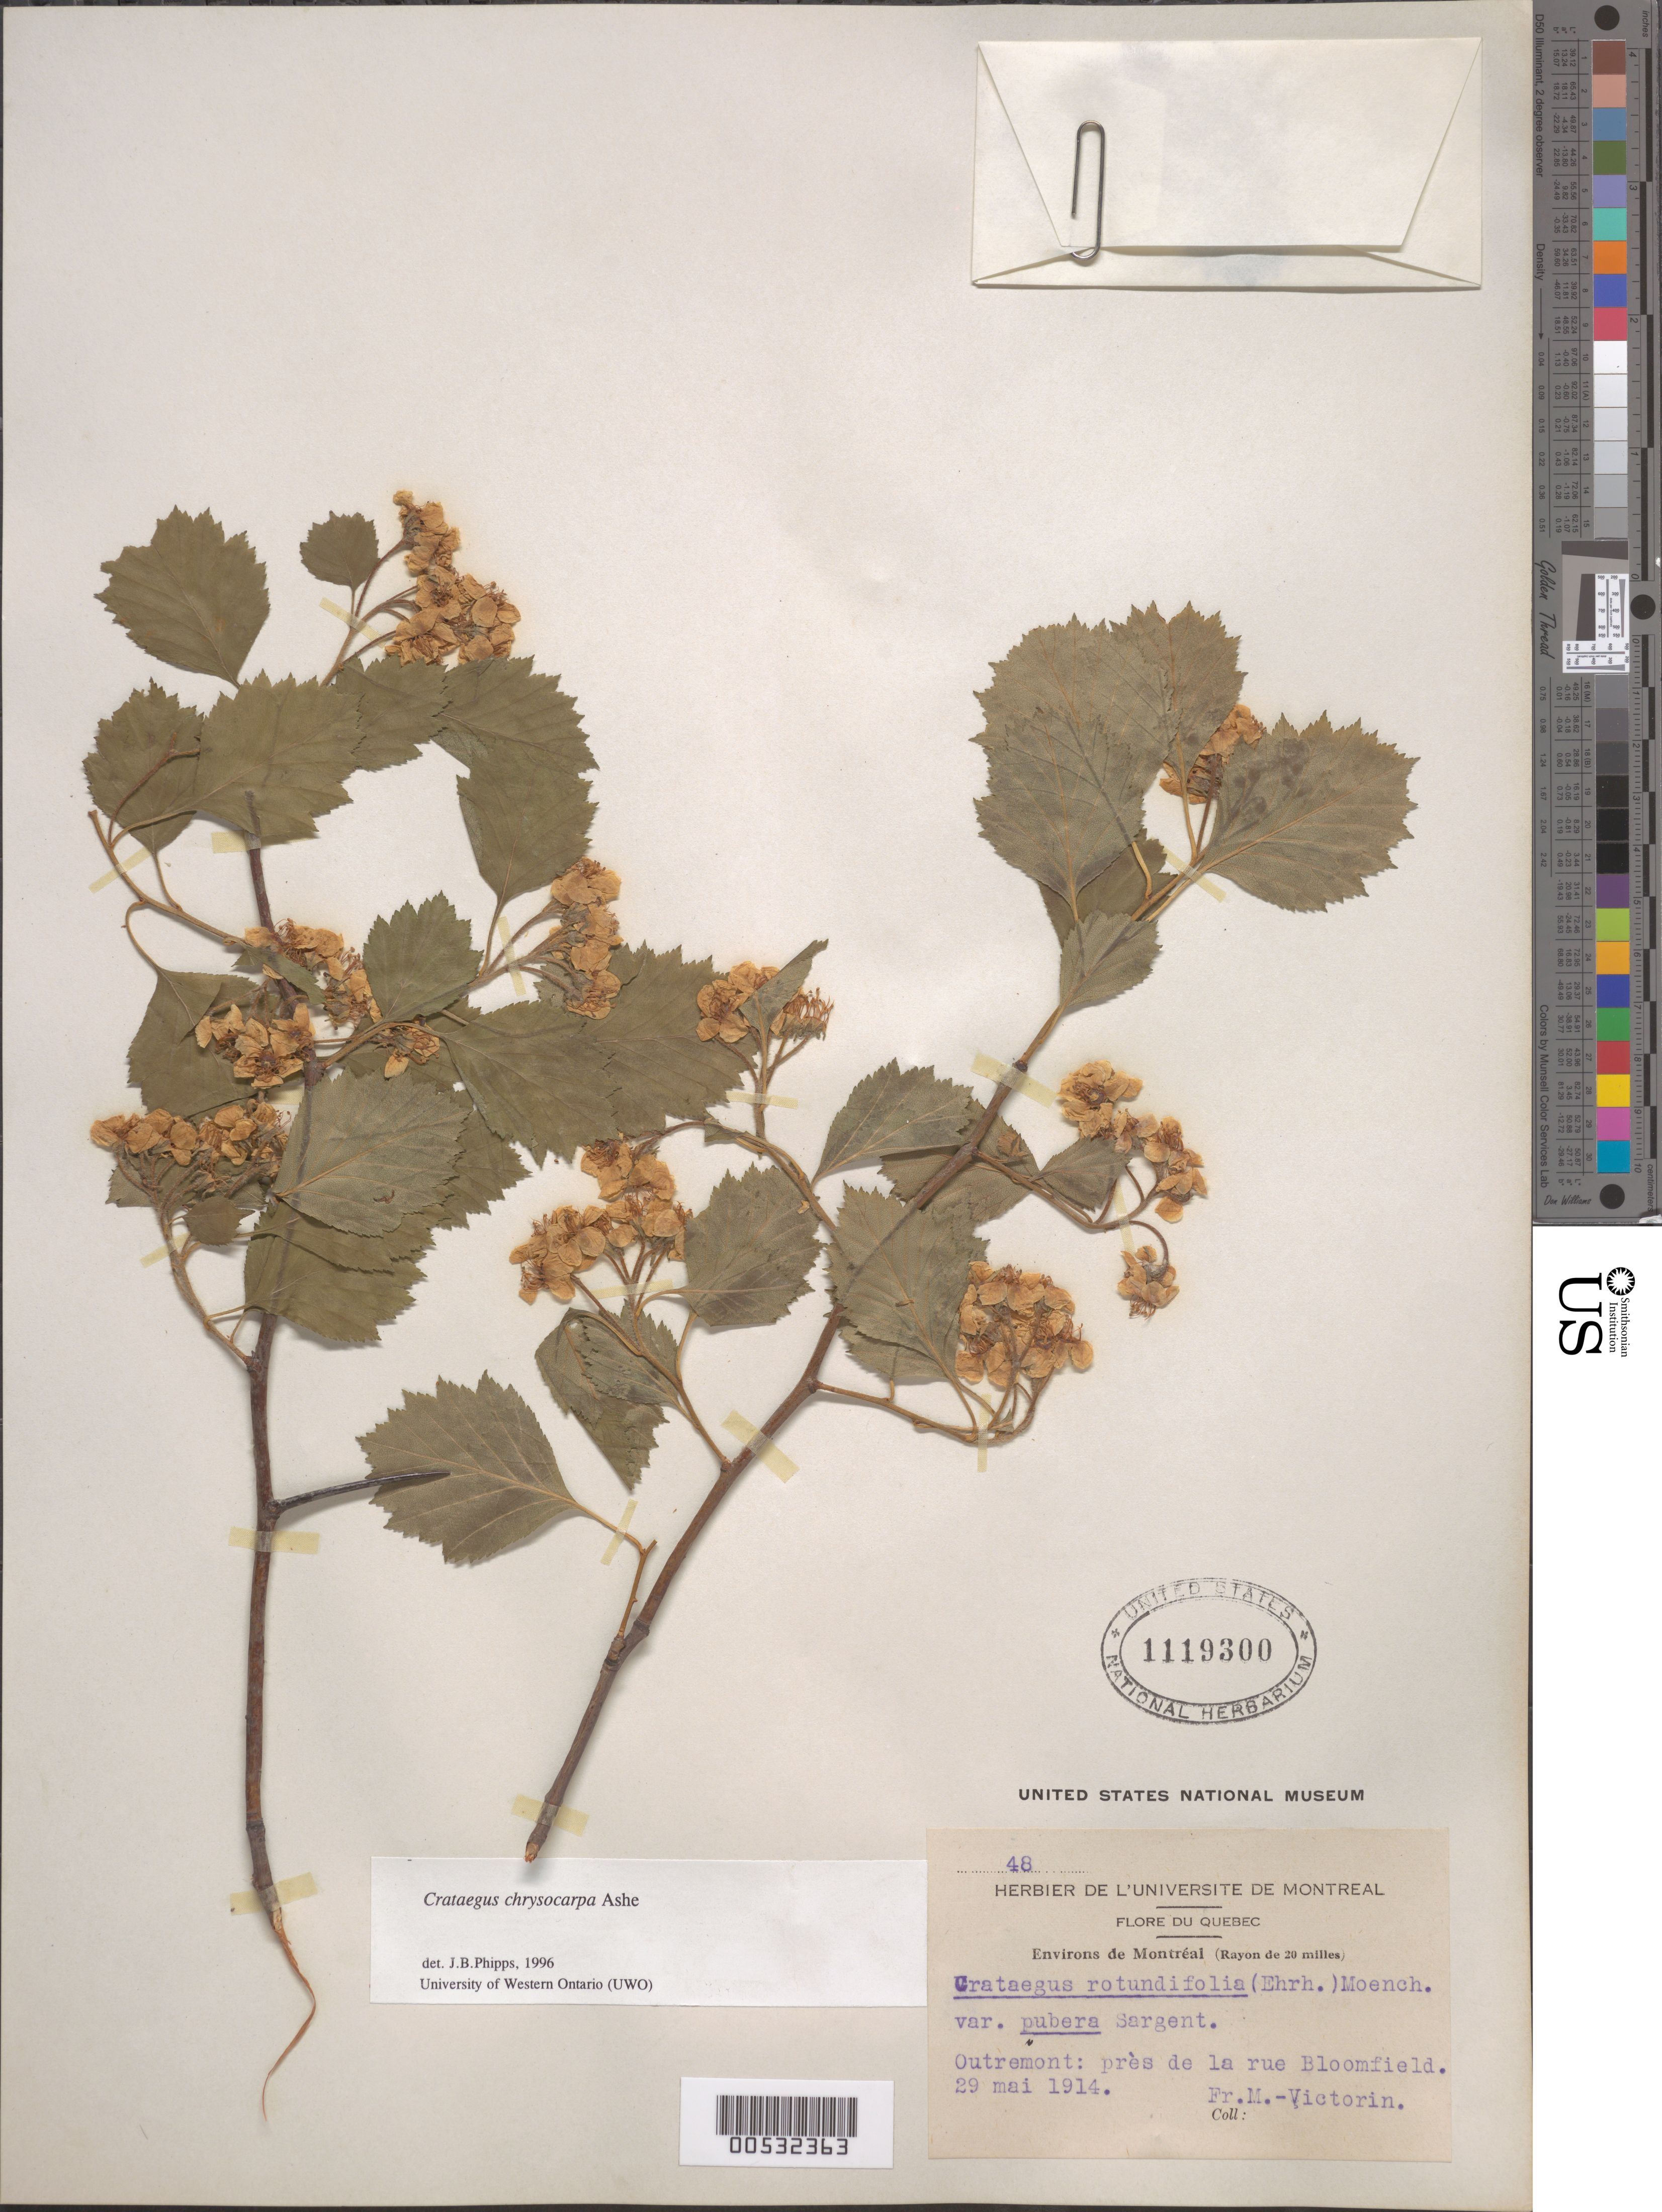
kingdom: Plantae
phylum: Tracheophyta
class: Magnoliopsida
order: Rosales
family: Rosaceae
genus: Crataegus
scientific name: Crataegus chrysocarpa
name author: Ashe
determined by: Phipps, James B., (UWO), University of Western Ontario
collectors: Fr. Marie-Victorin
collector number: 48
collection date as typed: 29 May 1914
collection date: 1914-05-29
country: Canada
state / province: Quebec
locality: Outremont: près de la Rue Bloomfield. Environs de Montréal (Rayon de 20 milles)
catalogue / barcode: US 1119300